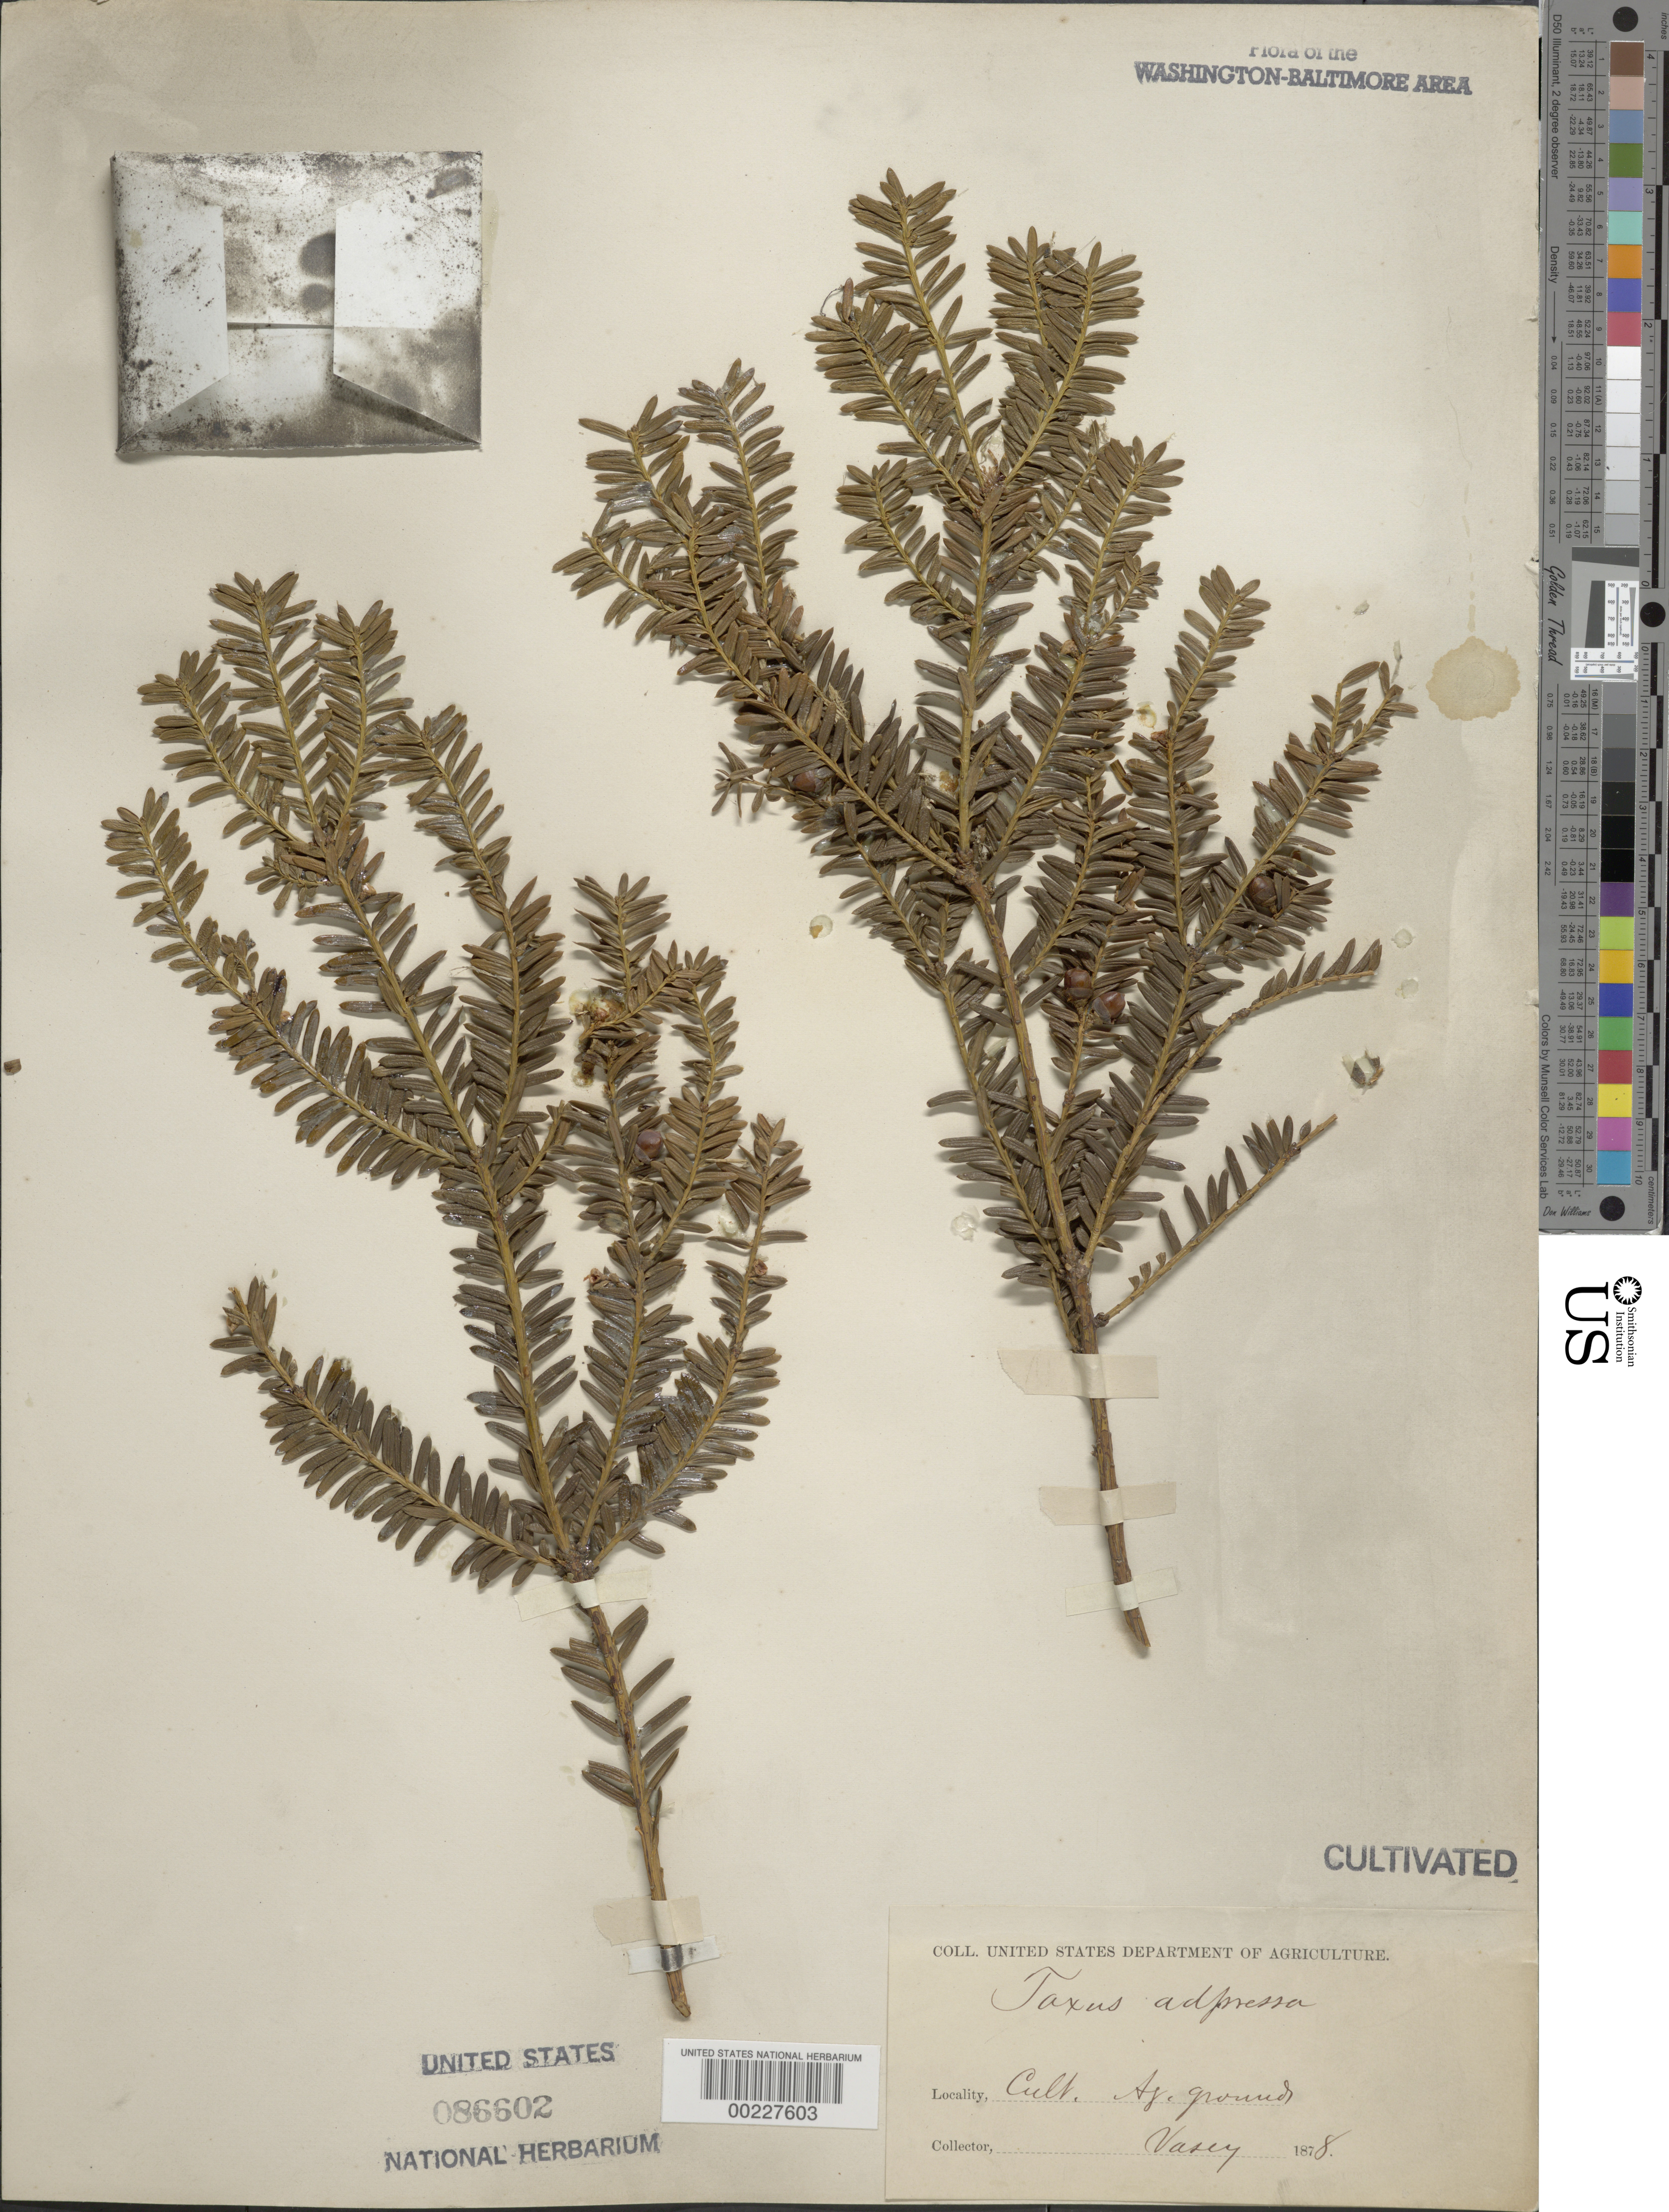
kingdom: Plantae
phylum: Tracheophyta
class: Pinopsida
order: Pinales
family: Taxaceae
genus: Taxus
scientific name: Taxus adpressa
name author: Carrière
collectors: G. R. Vasey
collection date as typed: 1878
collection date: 1878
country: United States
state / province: District of Columbia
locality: Agriculture grounds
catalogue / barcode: US 86602